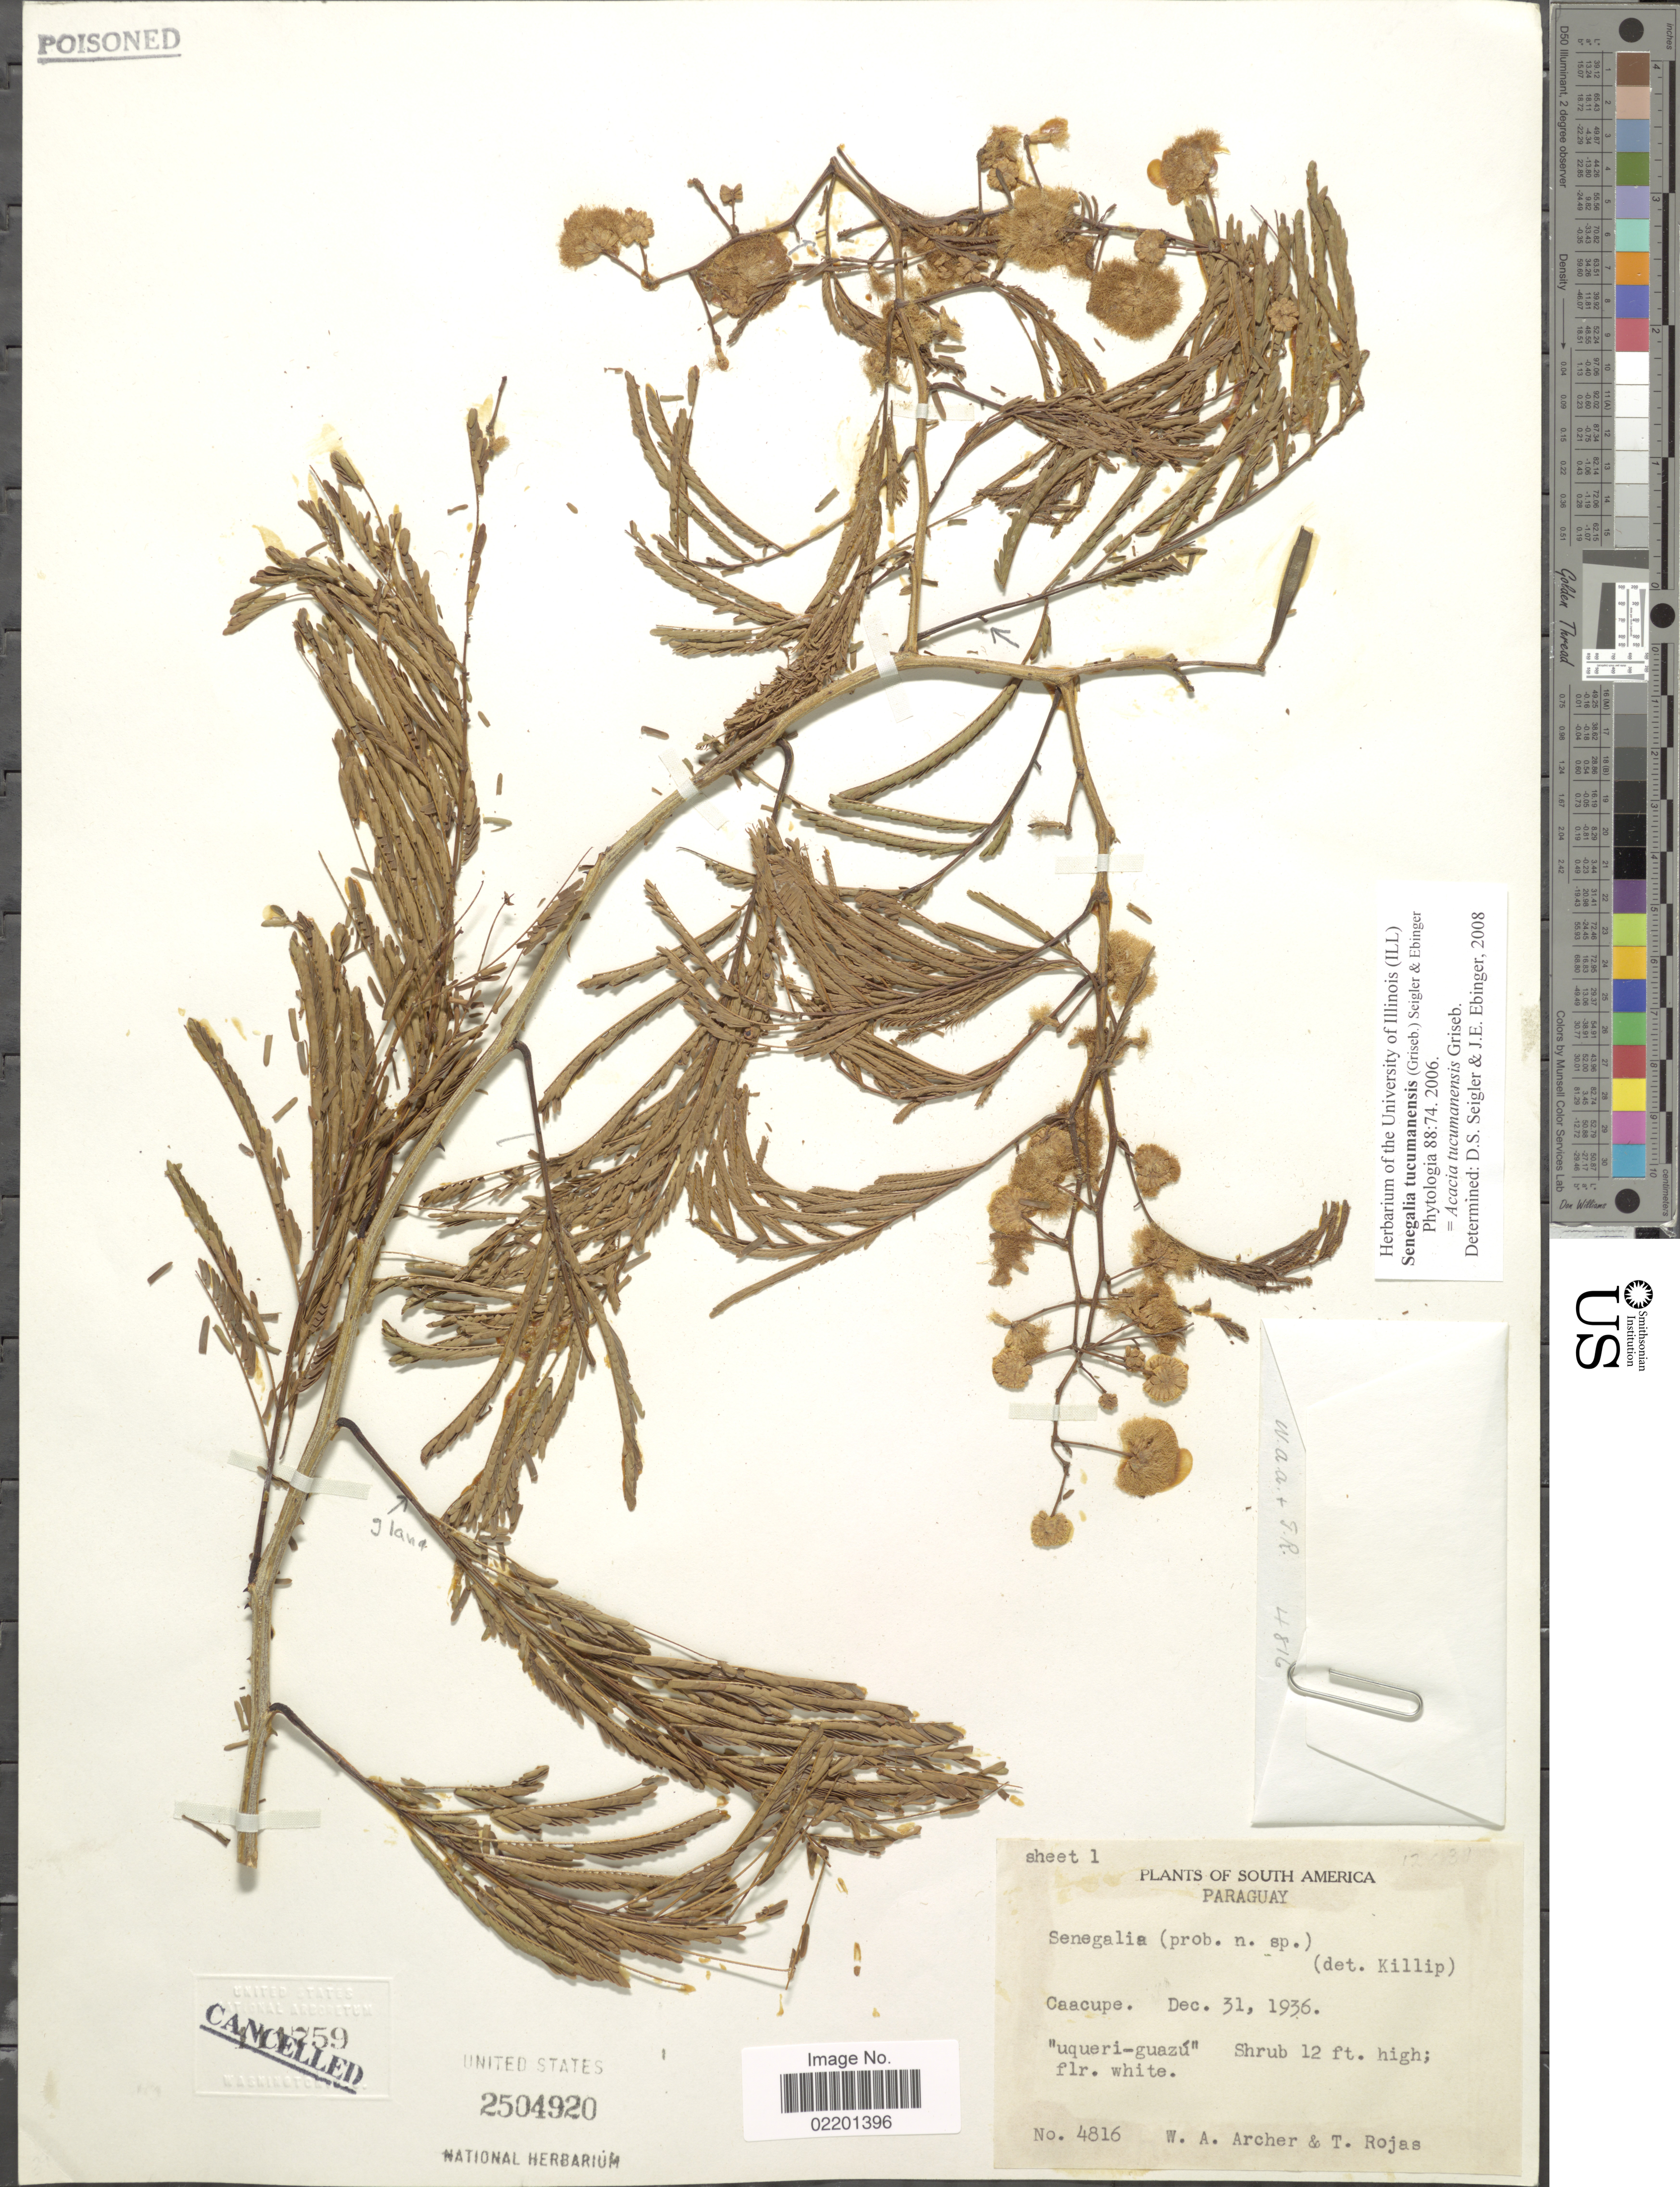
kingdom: Plantae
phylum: Tracheophyta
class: Magnoliopsida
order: Fabales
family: Fabaceae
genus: Senegalia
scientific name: Senegalia tucumanensis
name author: (Griseb.) Seigler & Ebinger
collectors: W. A. Archer & T. Rojas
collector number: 4816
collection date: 1936-12-31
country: Paraguay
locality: Caacupe, Paraguay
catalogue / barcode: US 2504920